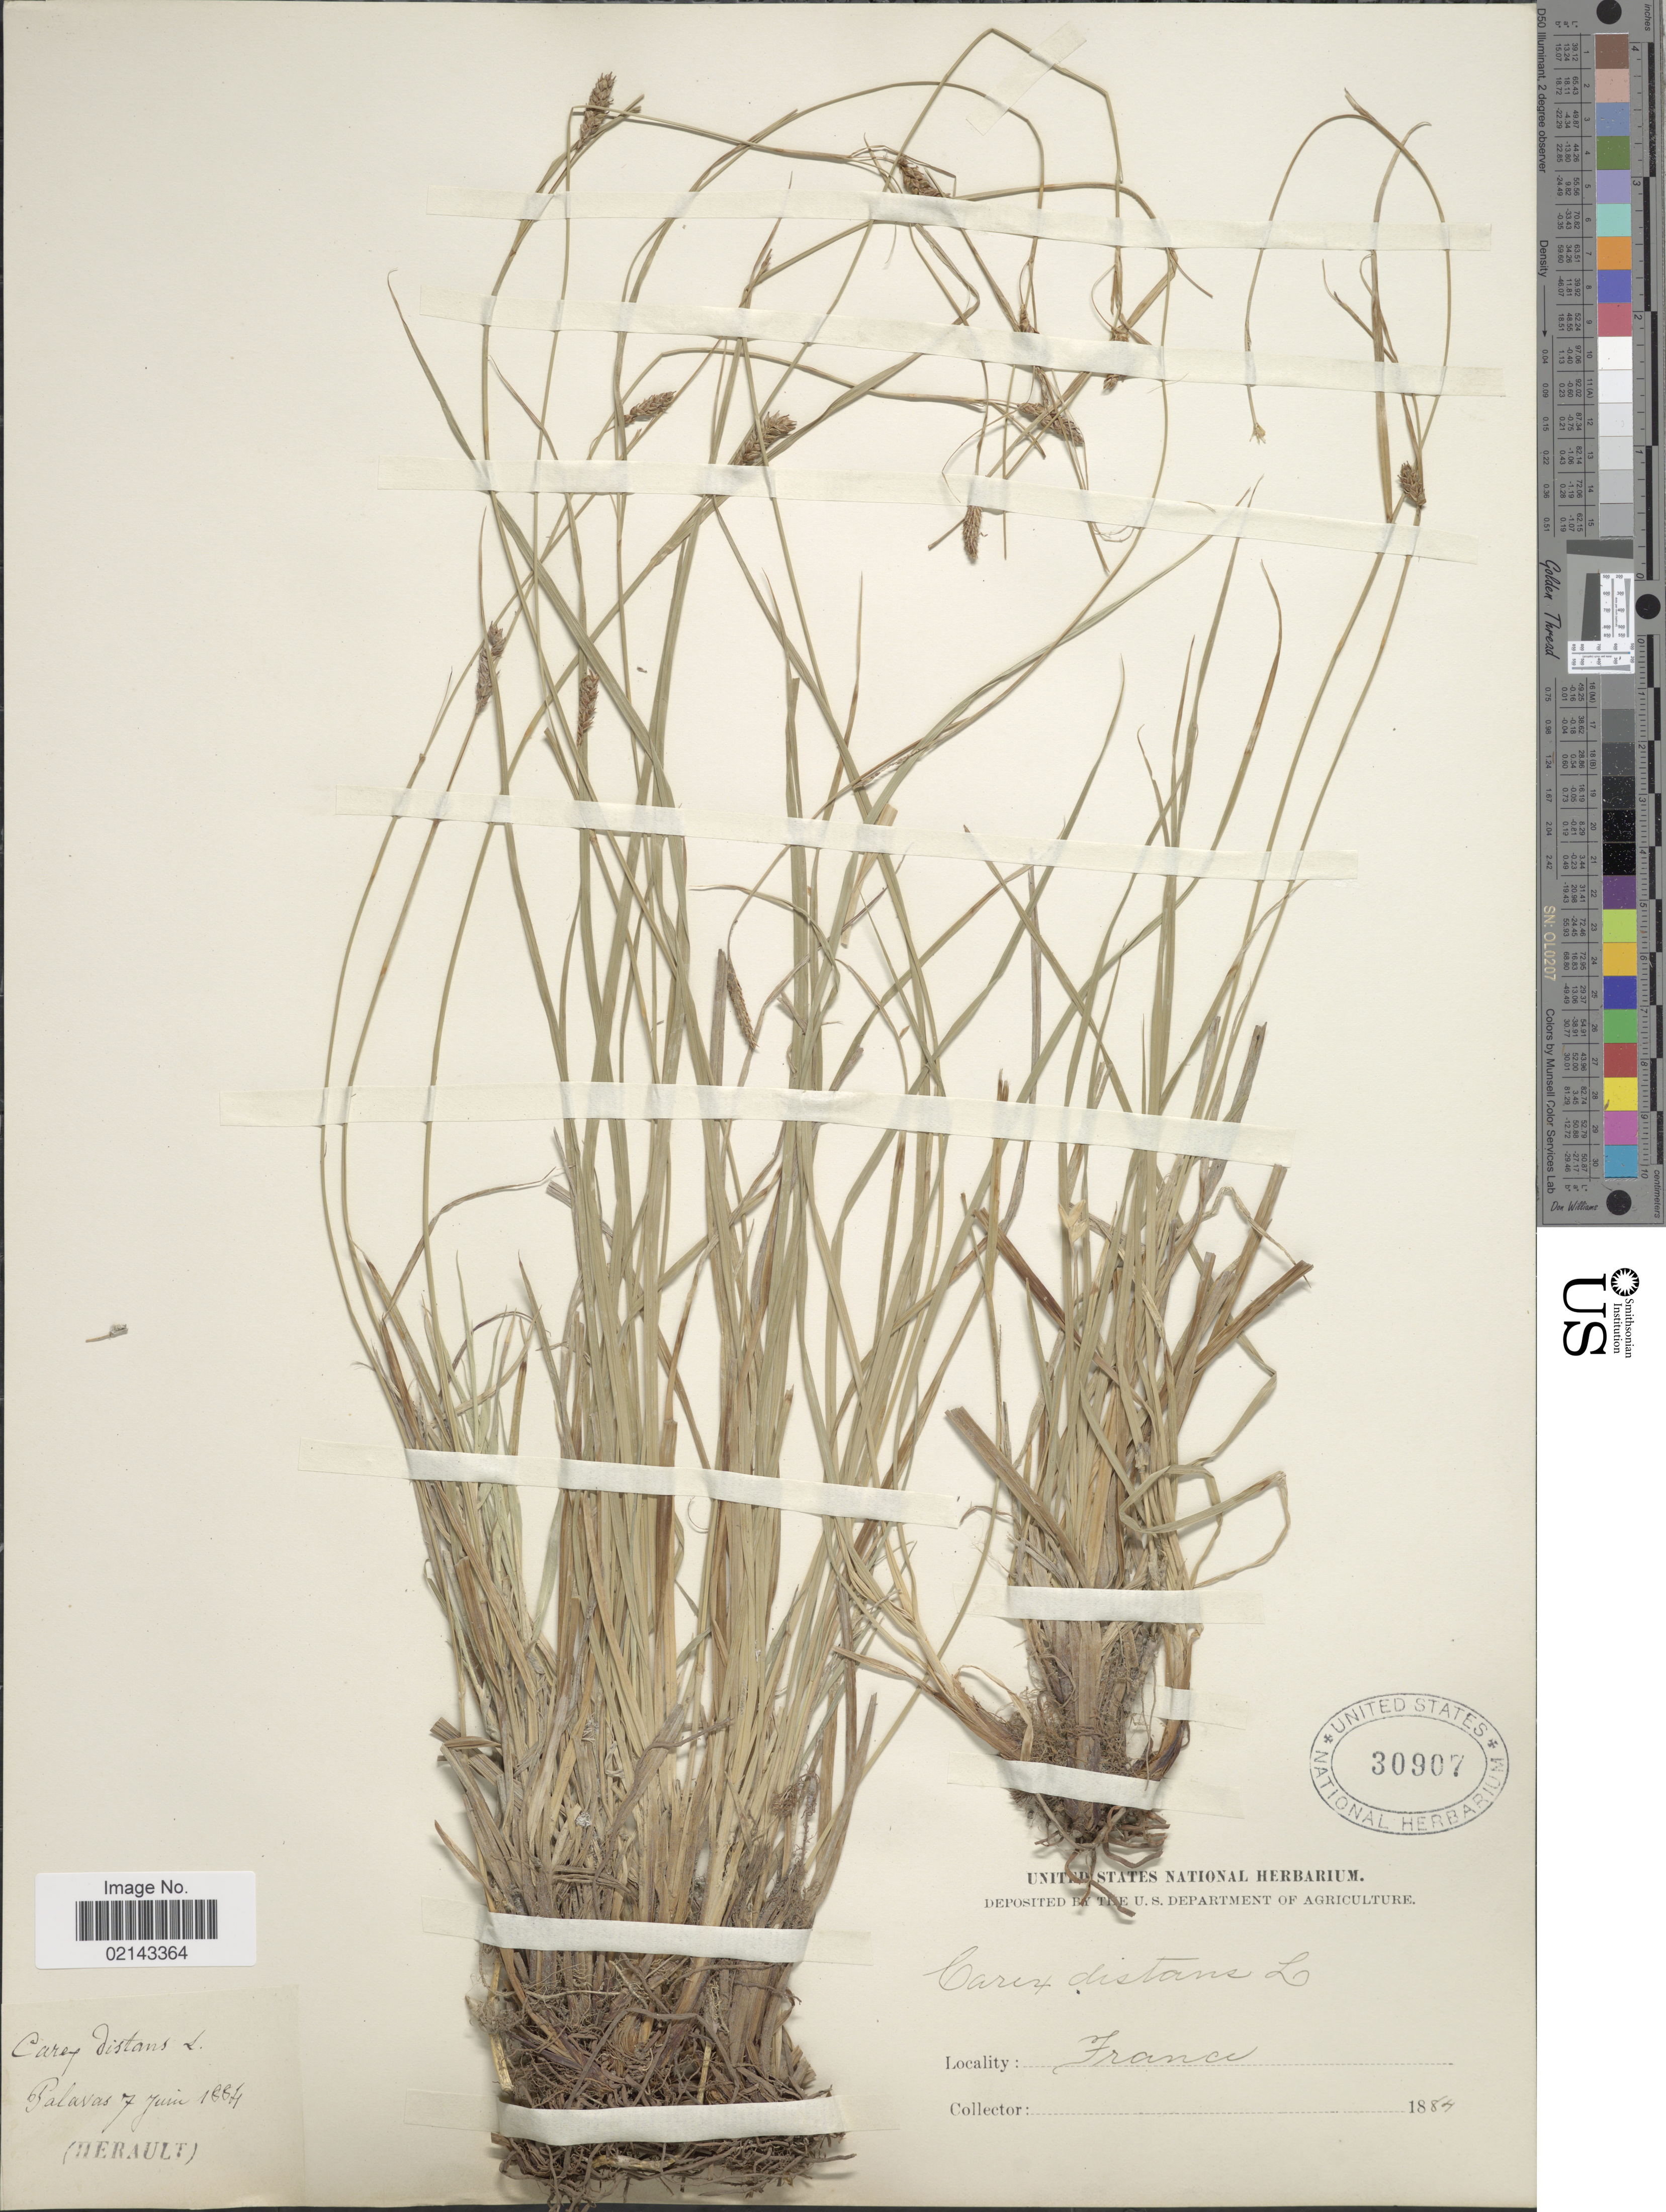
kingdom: Plantae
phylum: Tracheophyta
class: Liliopsida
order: Poales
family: Cyperaceae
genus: Carex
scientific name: Carex distans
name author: L.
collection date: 1884-06-07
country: France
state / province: Occitanie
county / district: Hérault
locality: Palavas. (Herault)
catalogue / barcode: US 30907